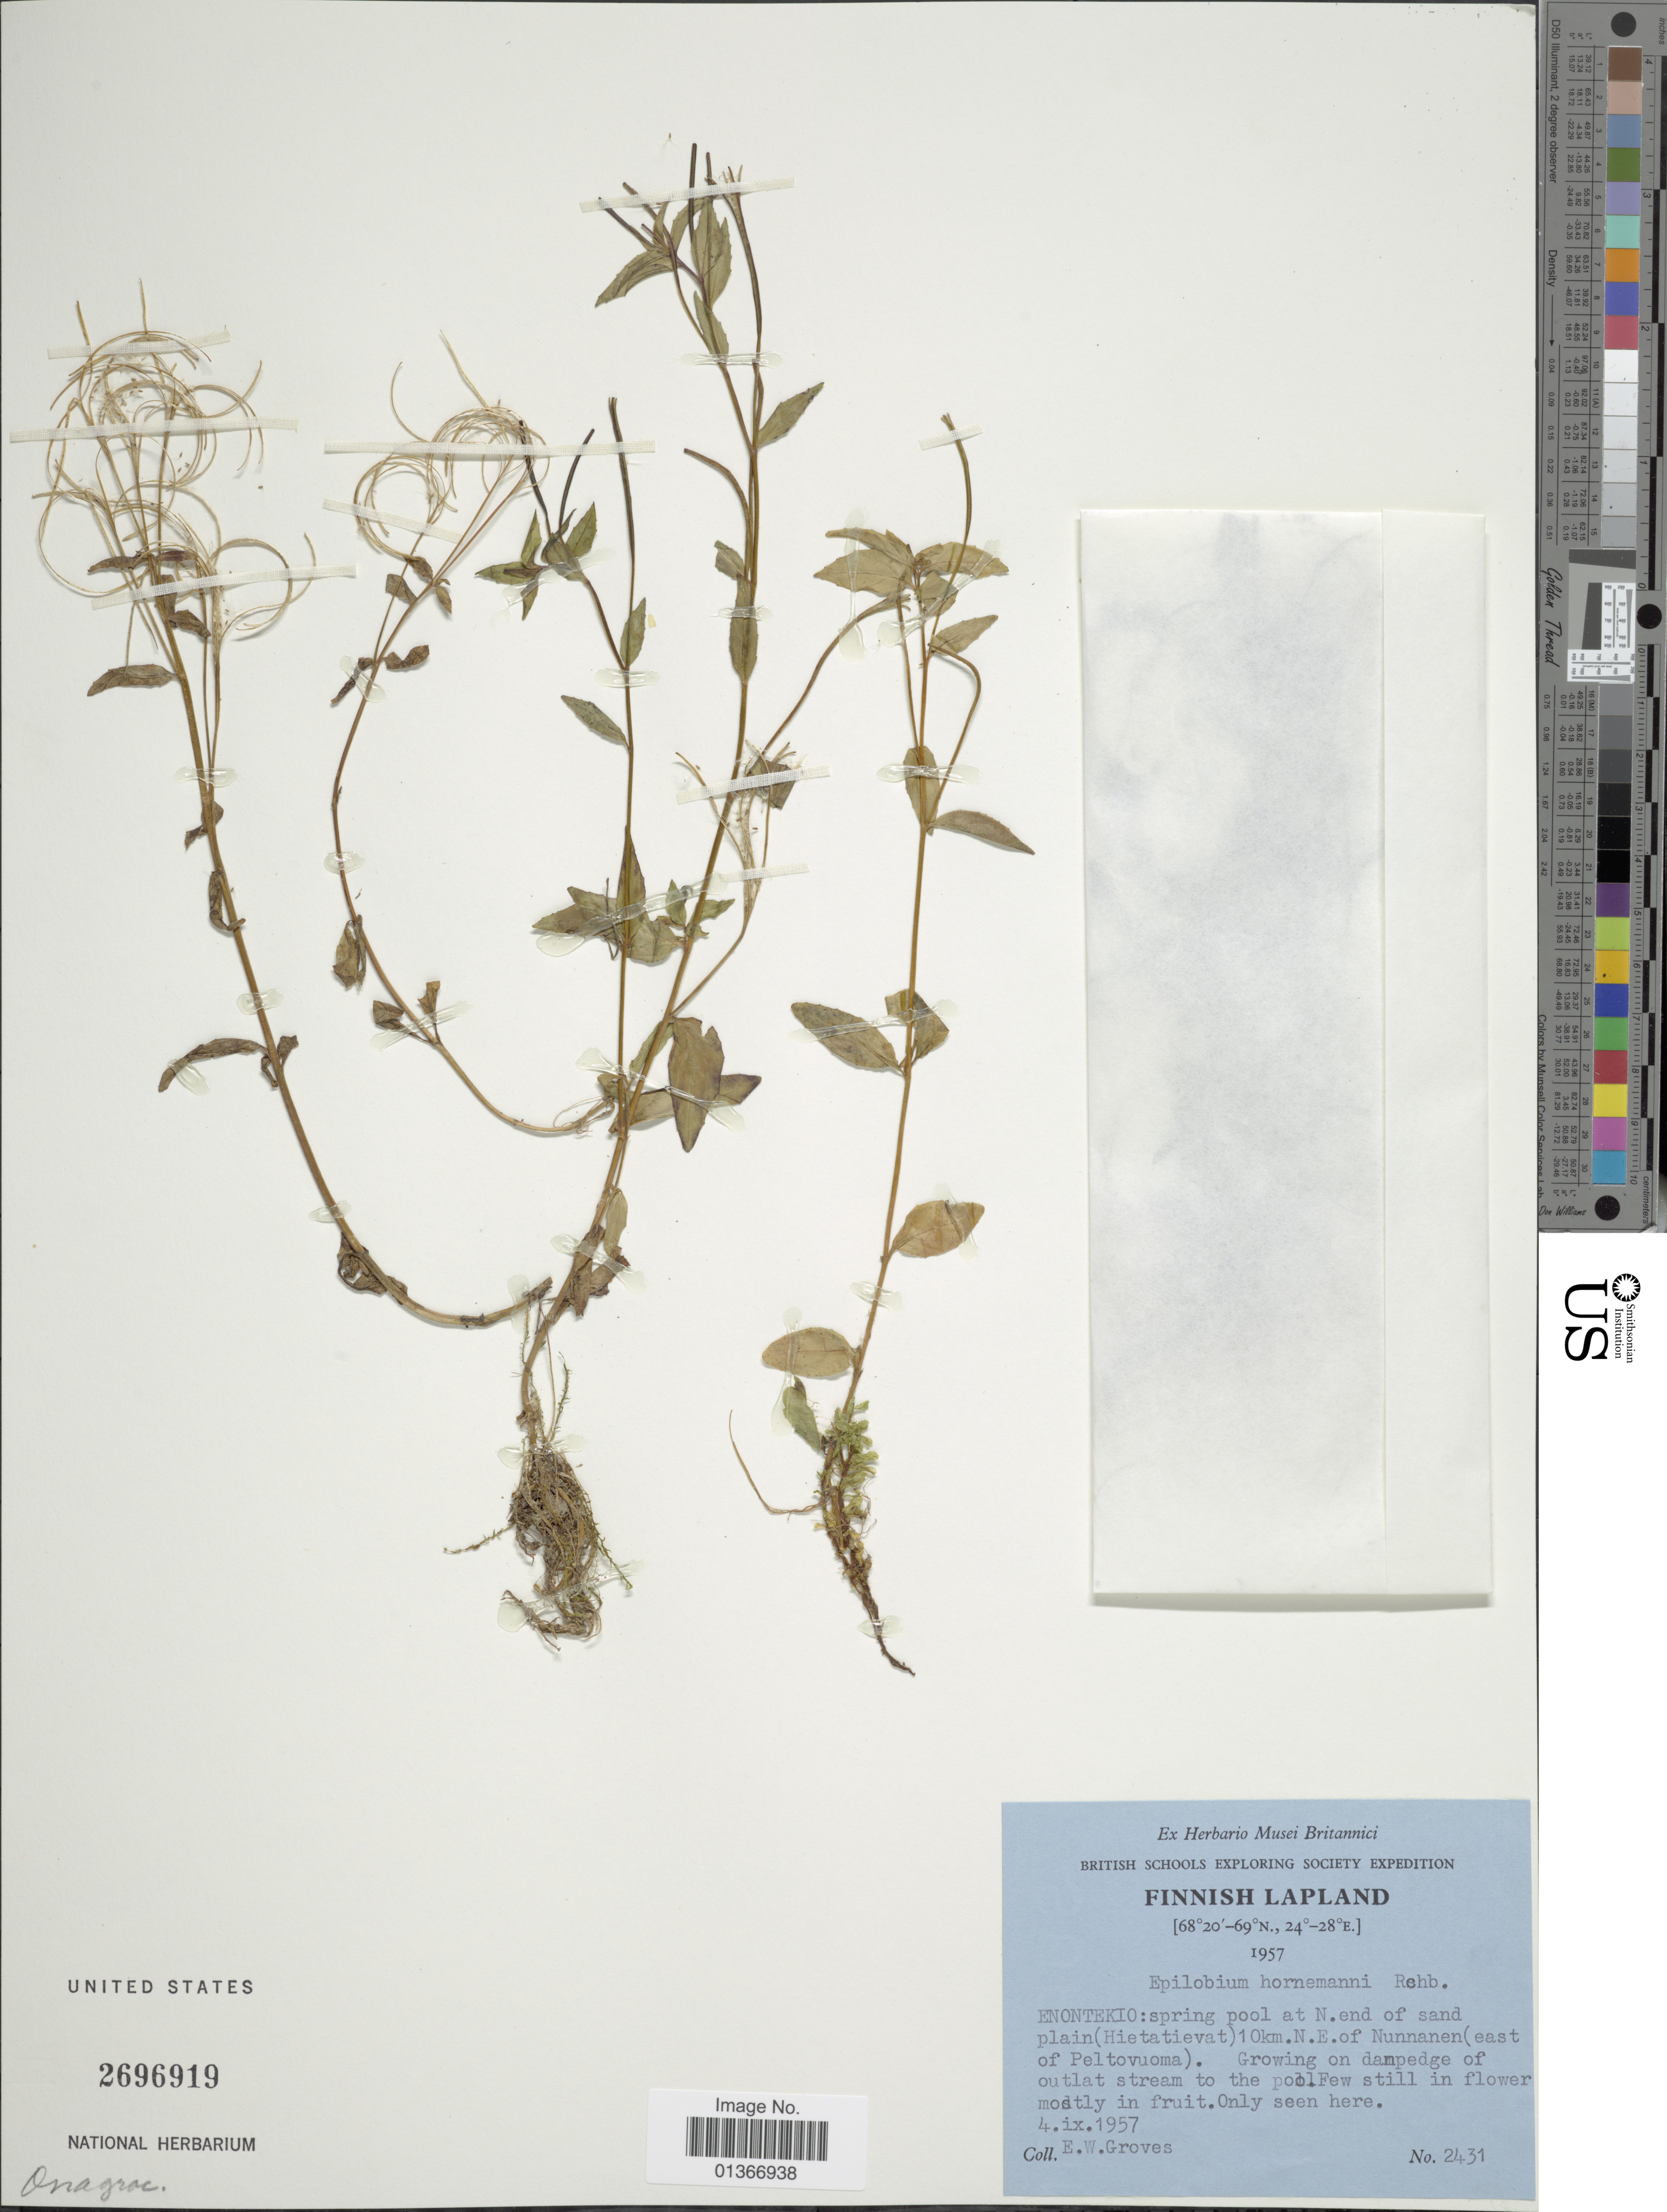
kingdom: Plantae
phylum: Tracheophyta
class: Magnoliopsida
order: Myrtales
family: Onagraceae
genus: Epilobium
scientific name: Epilobium hornemannii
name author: Rchb.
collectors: E. Groves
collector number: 2431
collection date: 1957-09-04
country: Finland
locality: Finnish Lapland. Enontekio: spring pool at N. end of sand plain (Hietatievat) 10 km. N.E. of Nunnanen (east of Peltovuoma).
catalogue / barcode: US 2696919